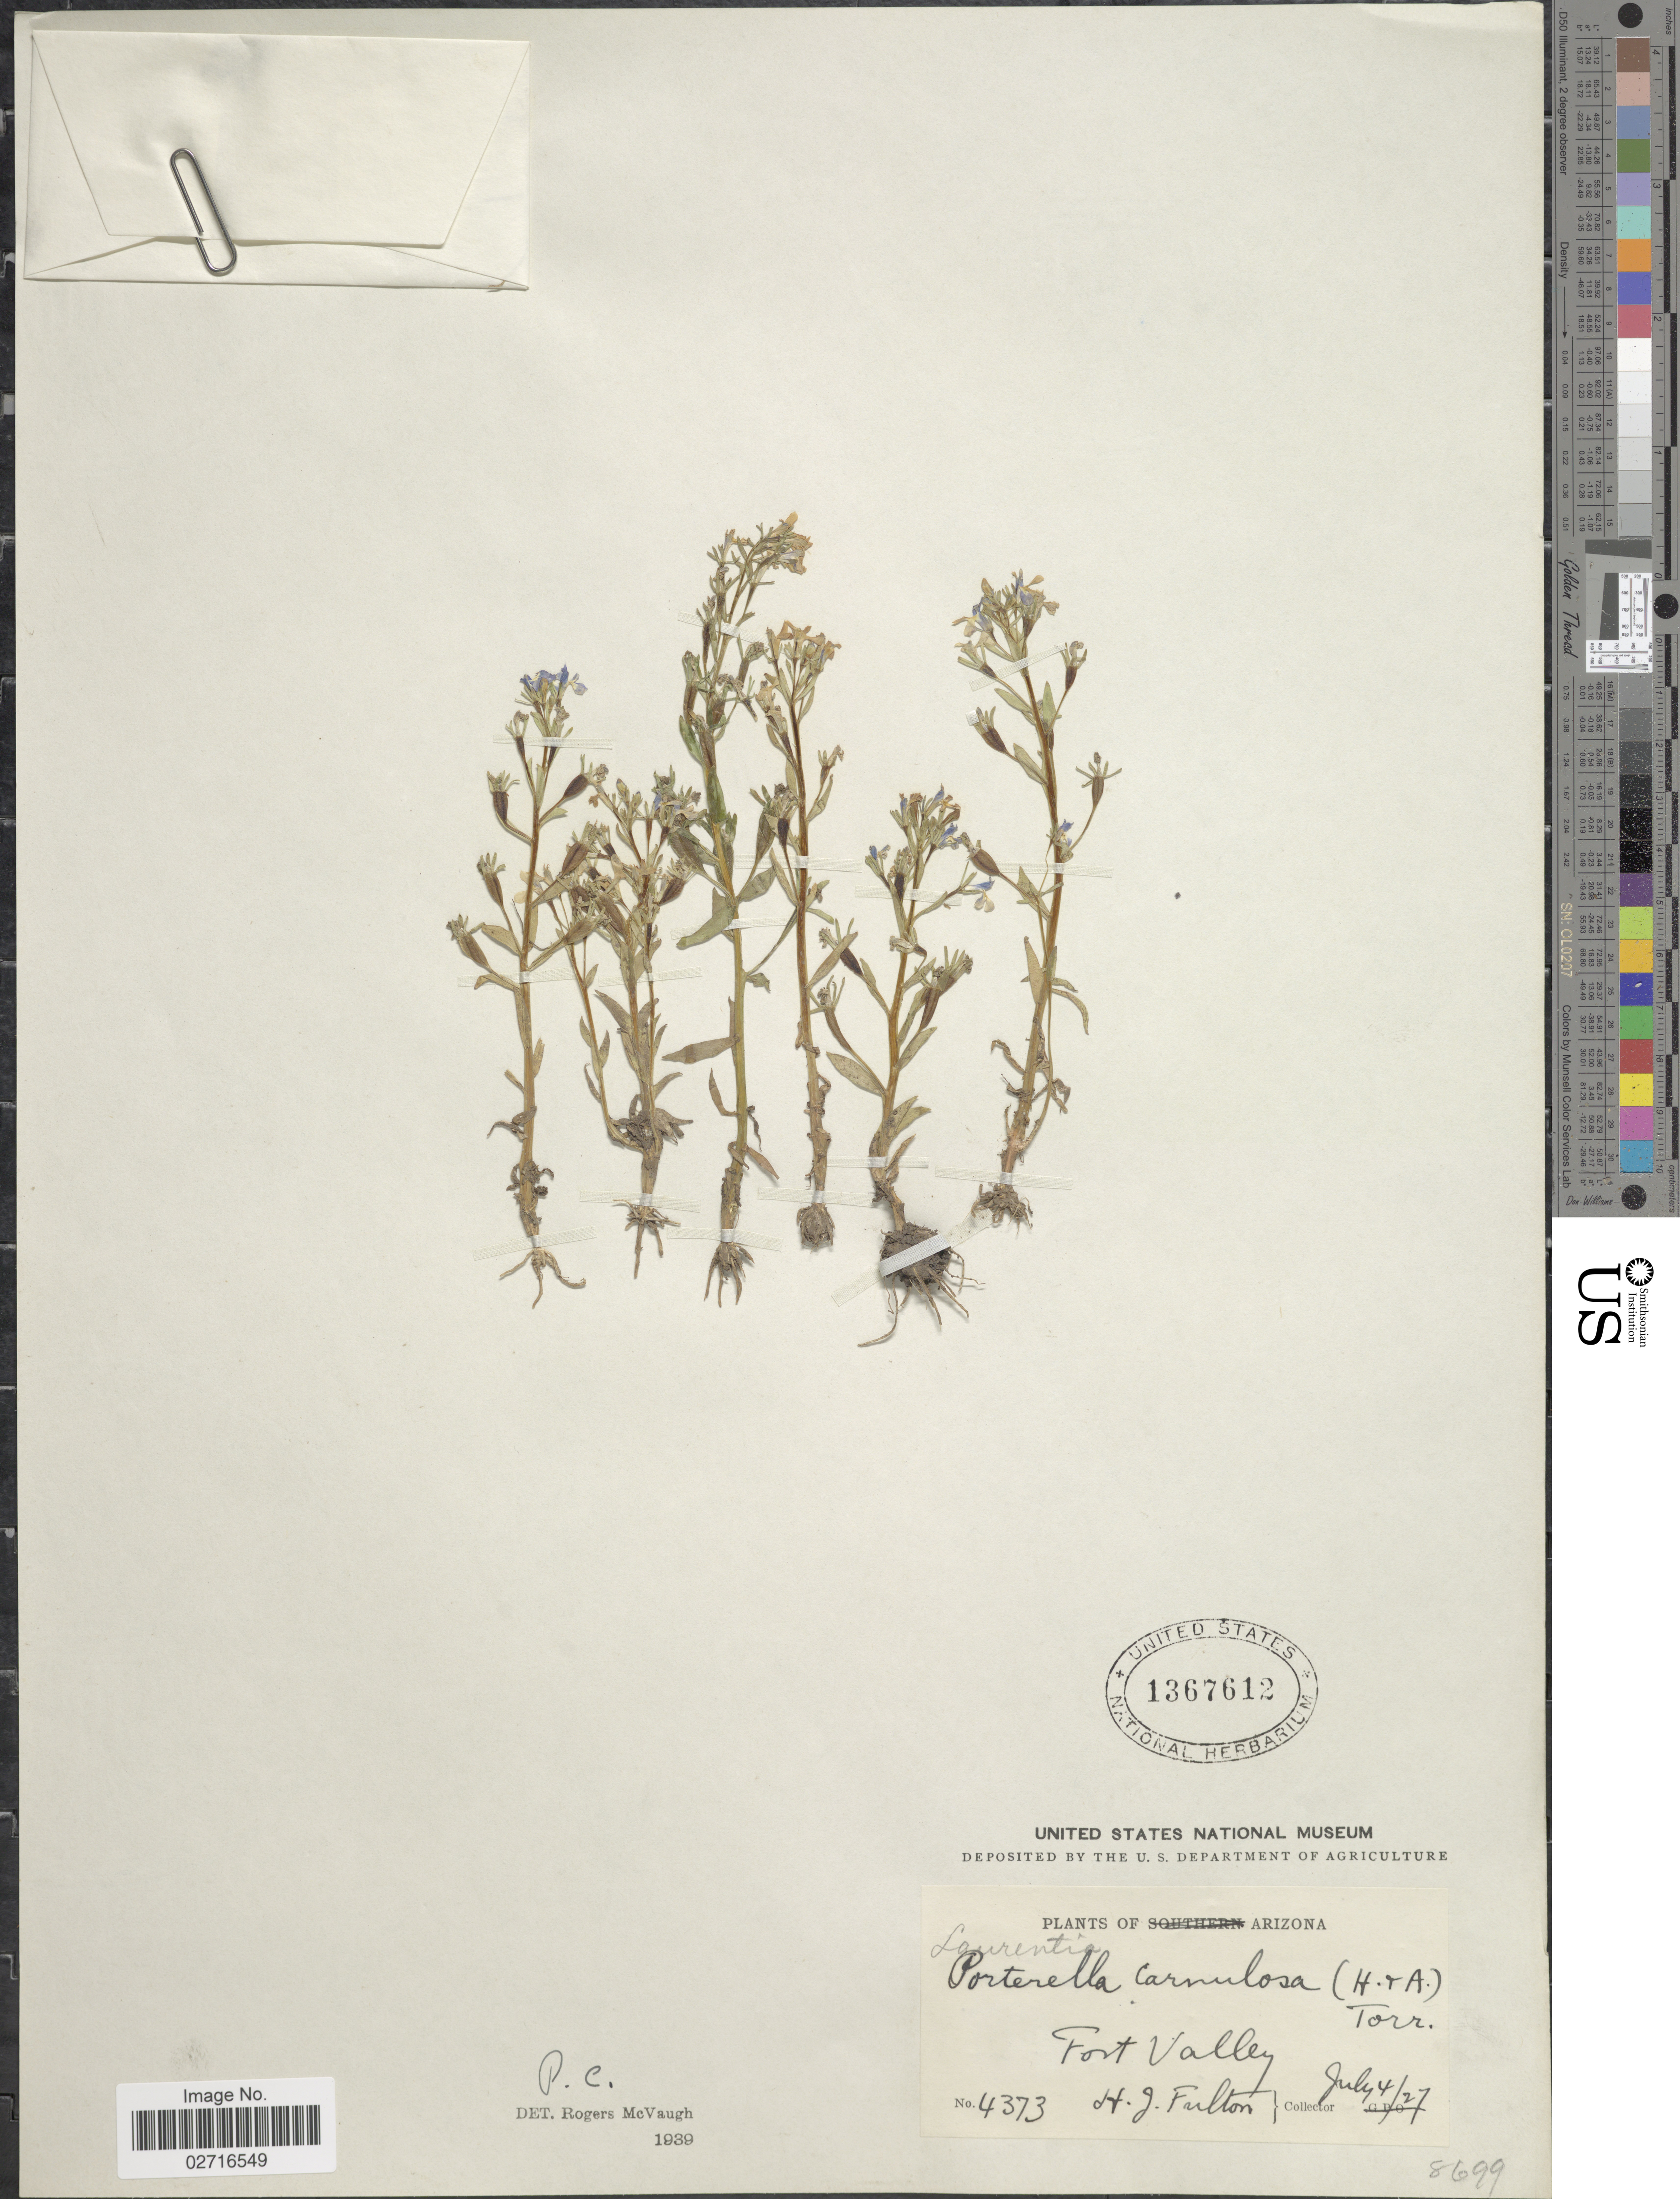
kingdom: Plantae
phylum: Tracheophyta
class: Magnoliopsida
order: Asterales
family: Campanulaceae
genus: Laurentia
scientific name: Laurentia carnosula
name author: (Hook. & Arn.) Benth. ex A. Gray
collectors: H. Fulton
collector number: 4373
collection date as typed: Transcribed d/m/y: 4/7/27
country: United States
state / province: Arizona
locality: Fort Valley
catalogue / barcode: US 1367612